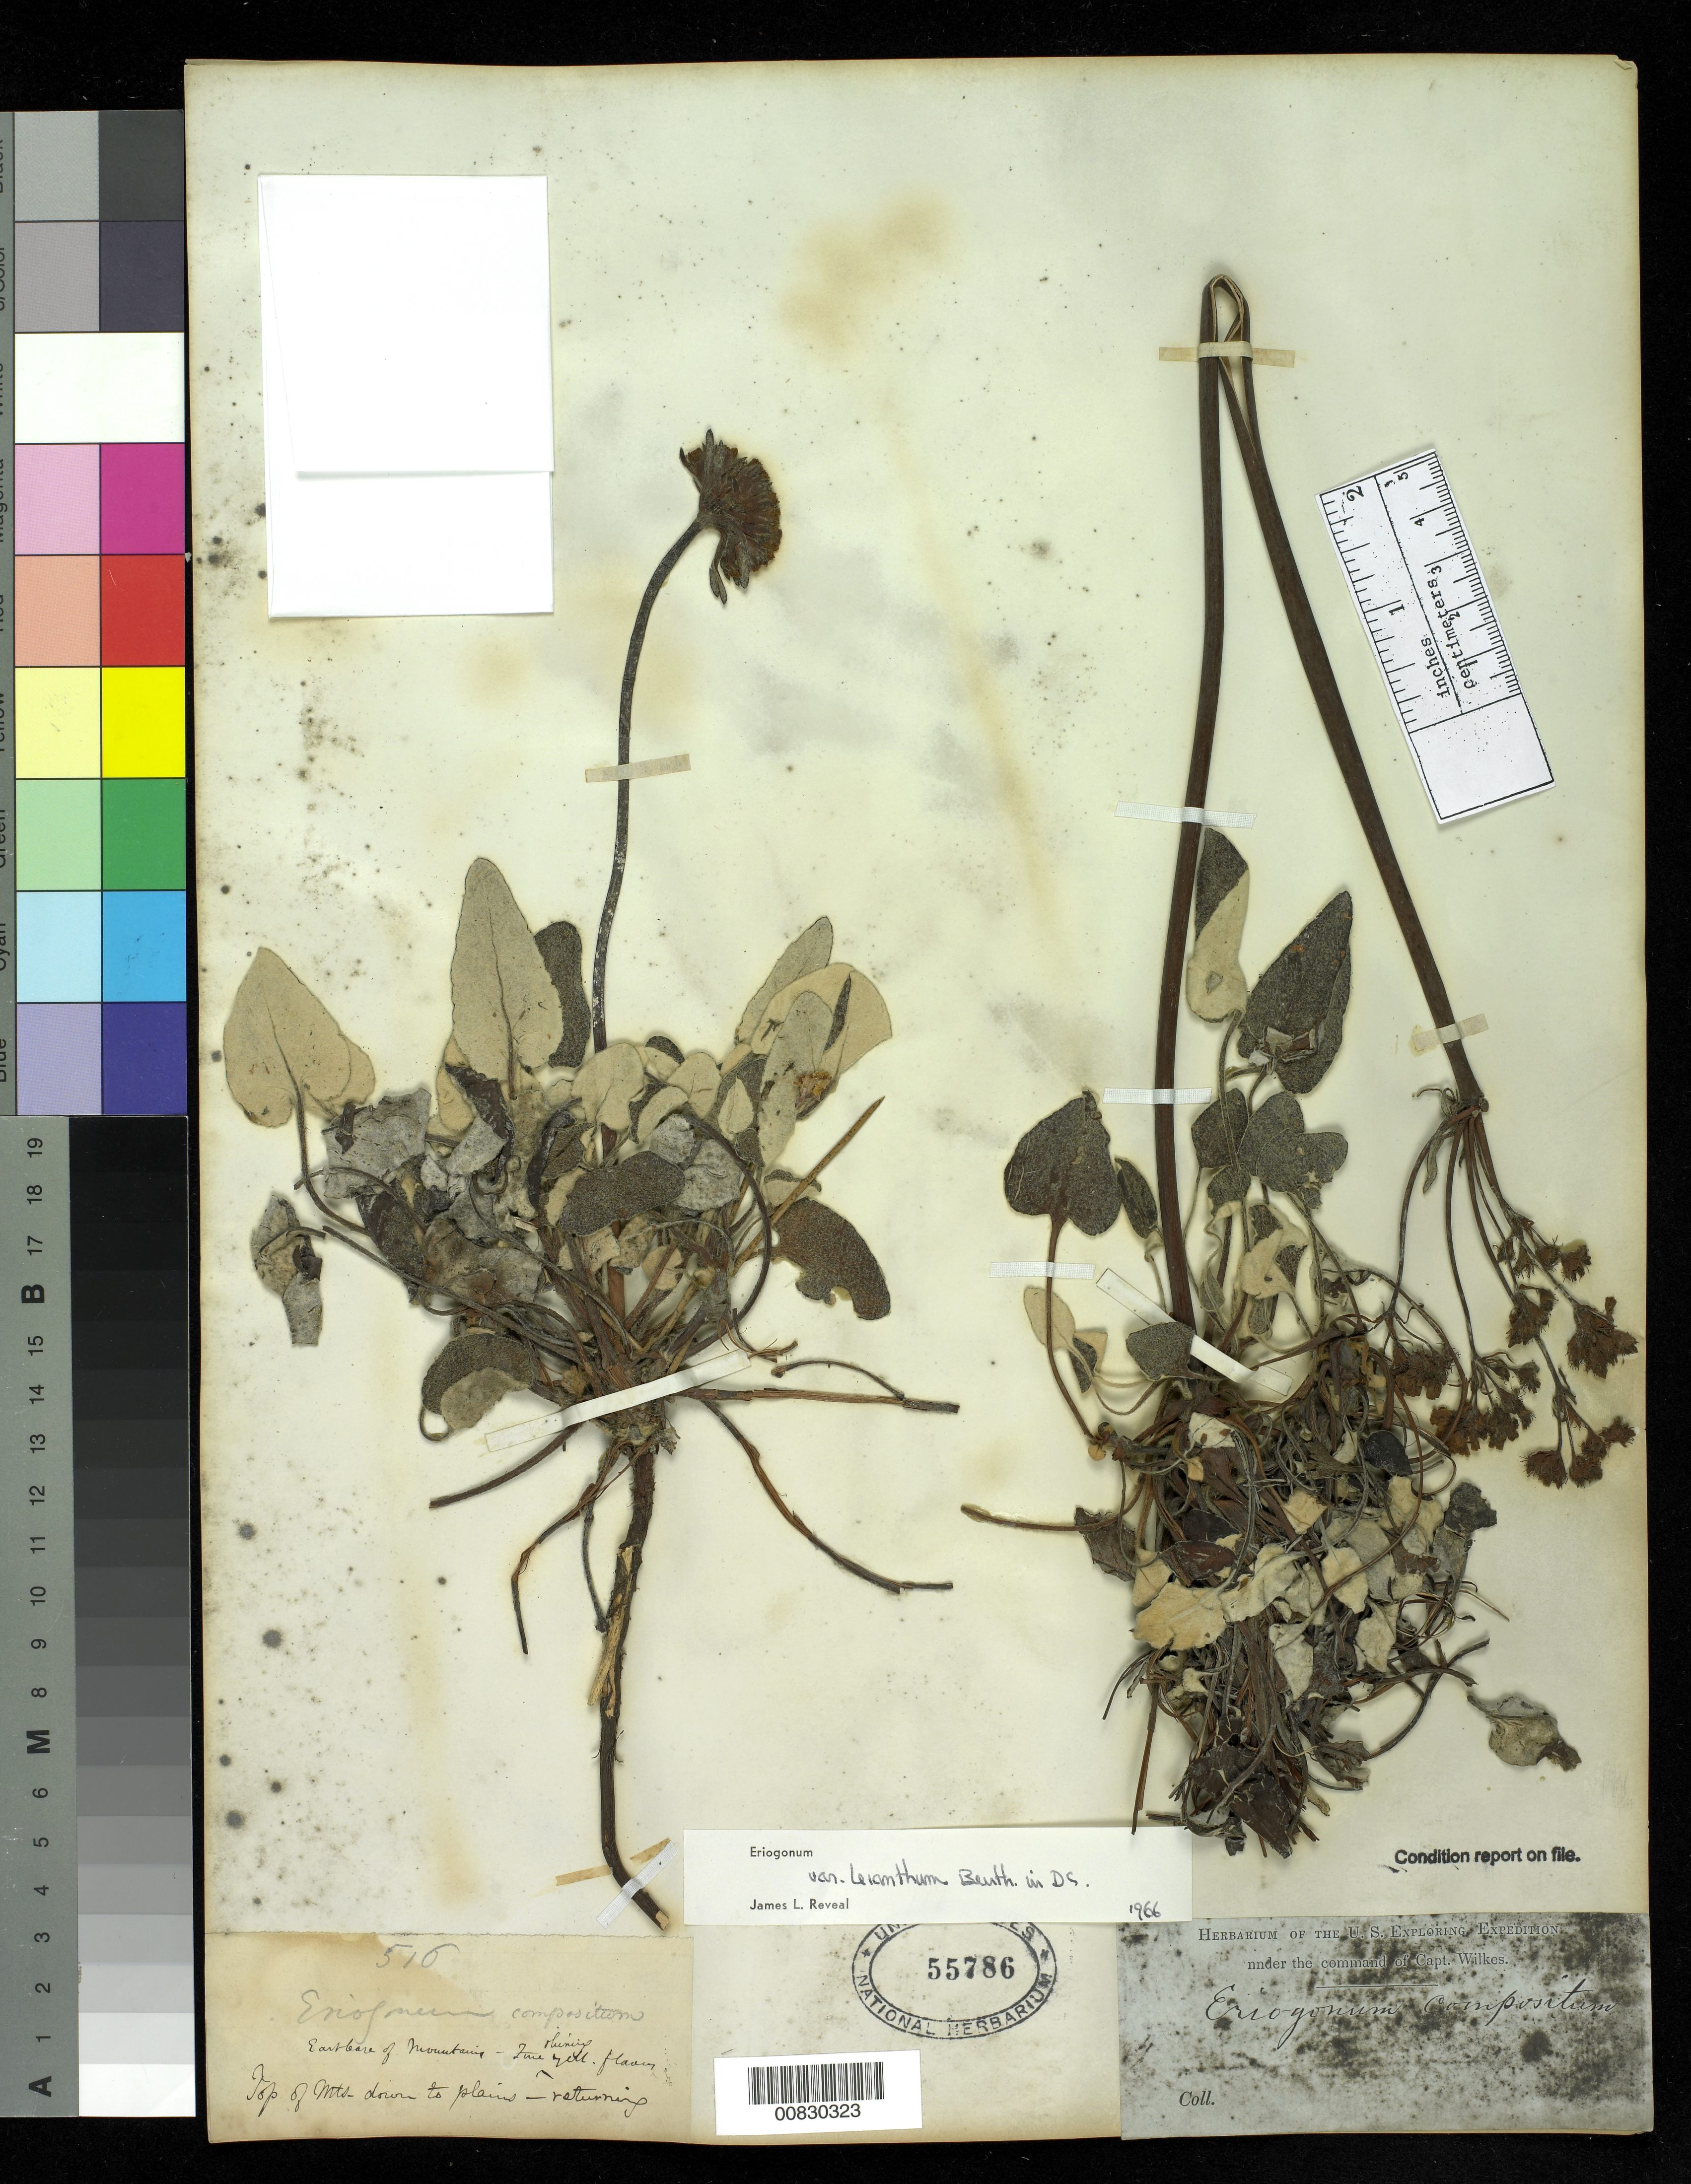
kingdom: Plantae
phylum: Tracheophyta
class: Magnoliopsida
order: Caryophyllales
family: Polygonaceae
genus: Eriogonum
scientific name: Eriogonum compositum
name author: Douglas ex Benth.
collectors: Wilkes Explor. Exped.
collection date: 1838/1842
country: United States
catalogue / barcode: US 55786